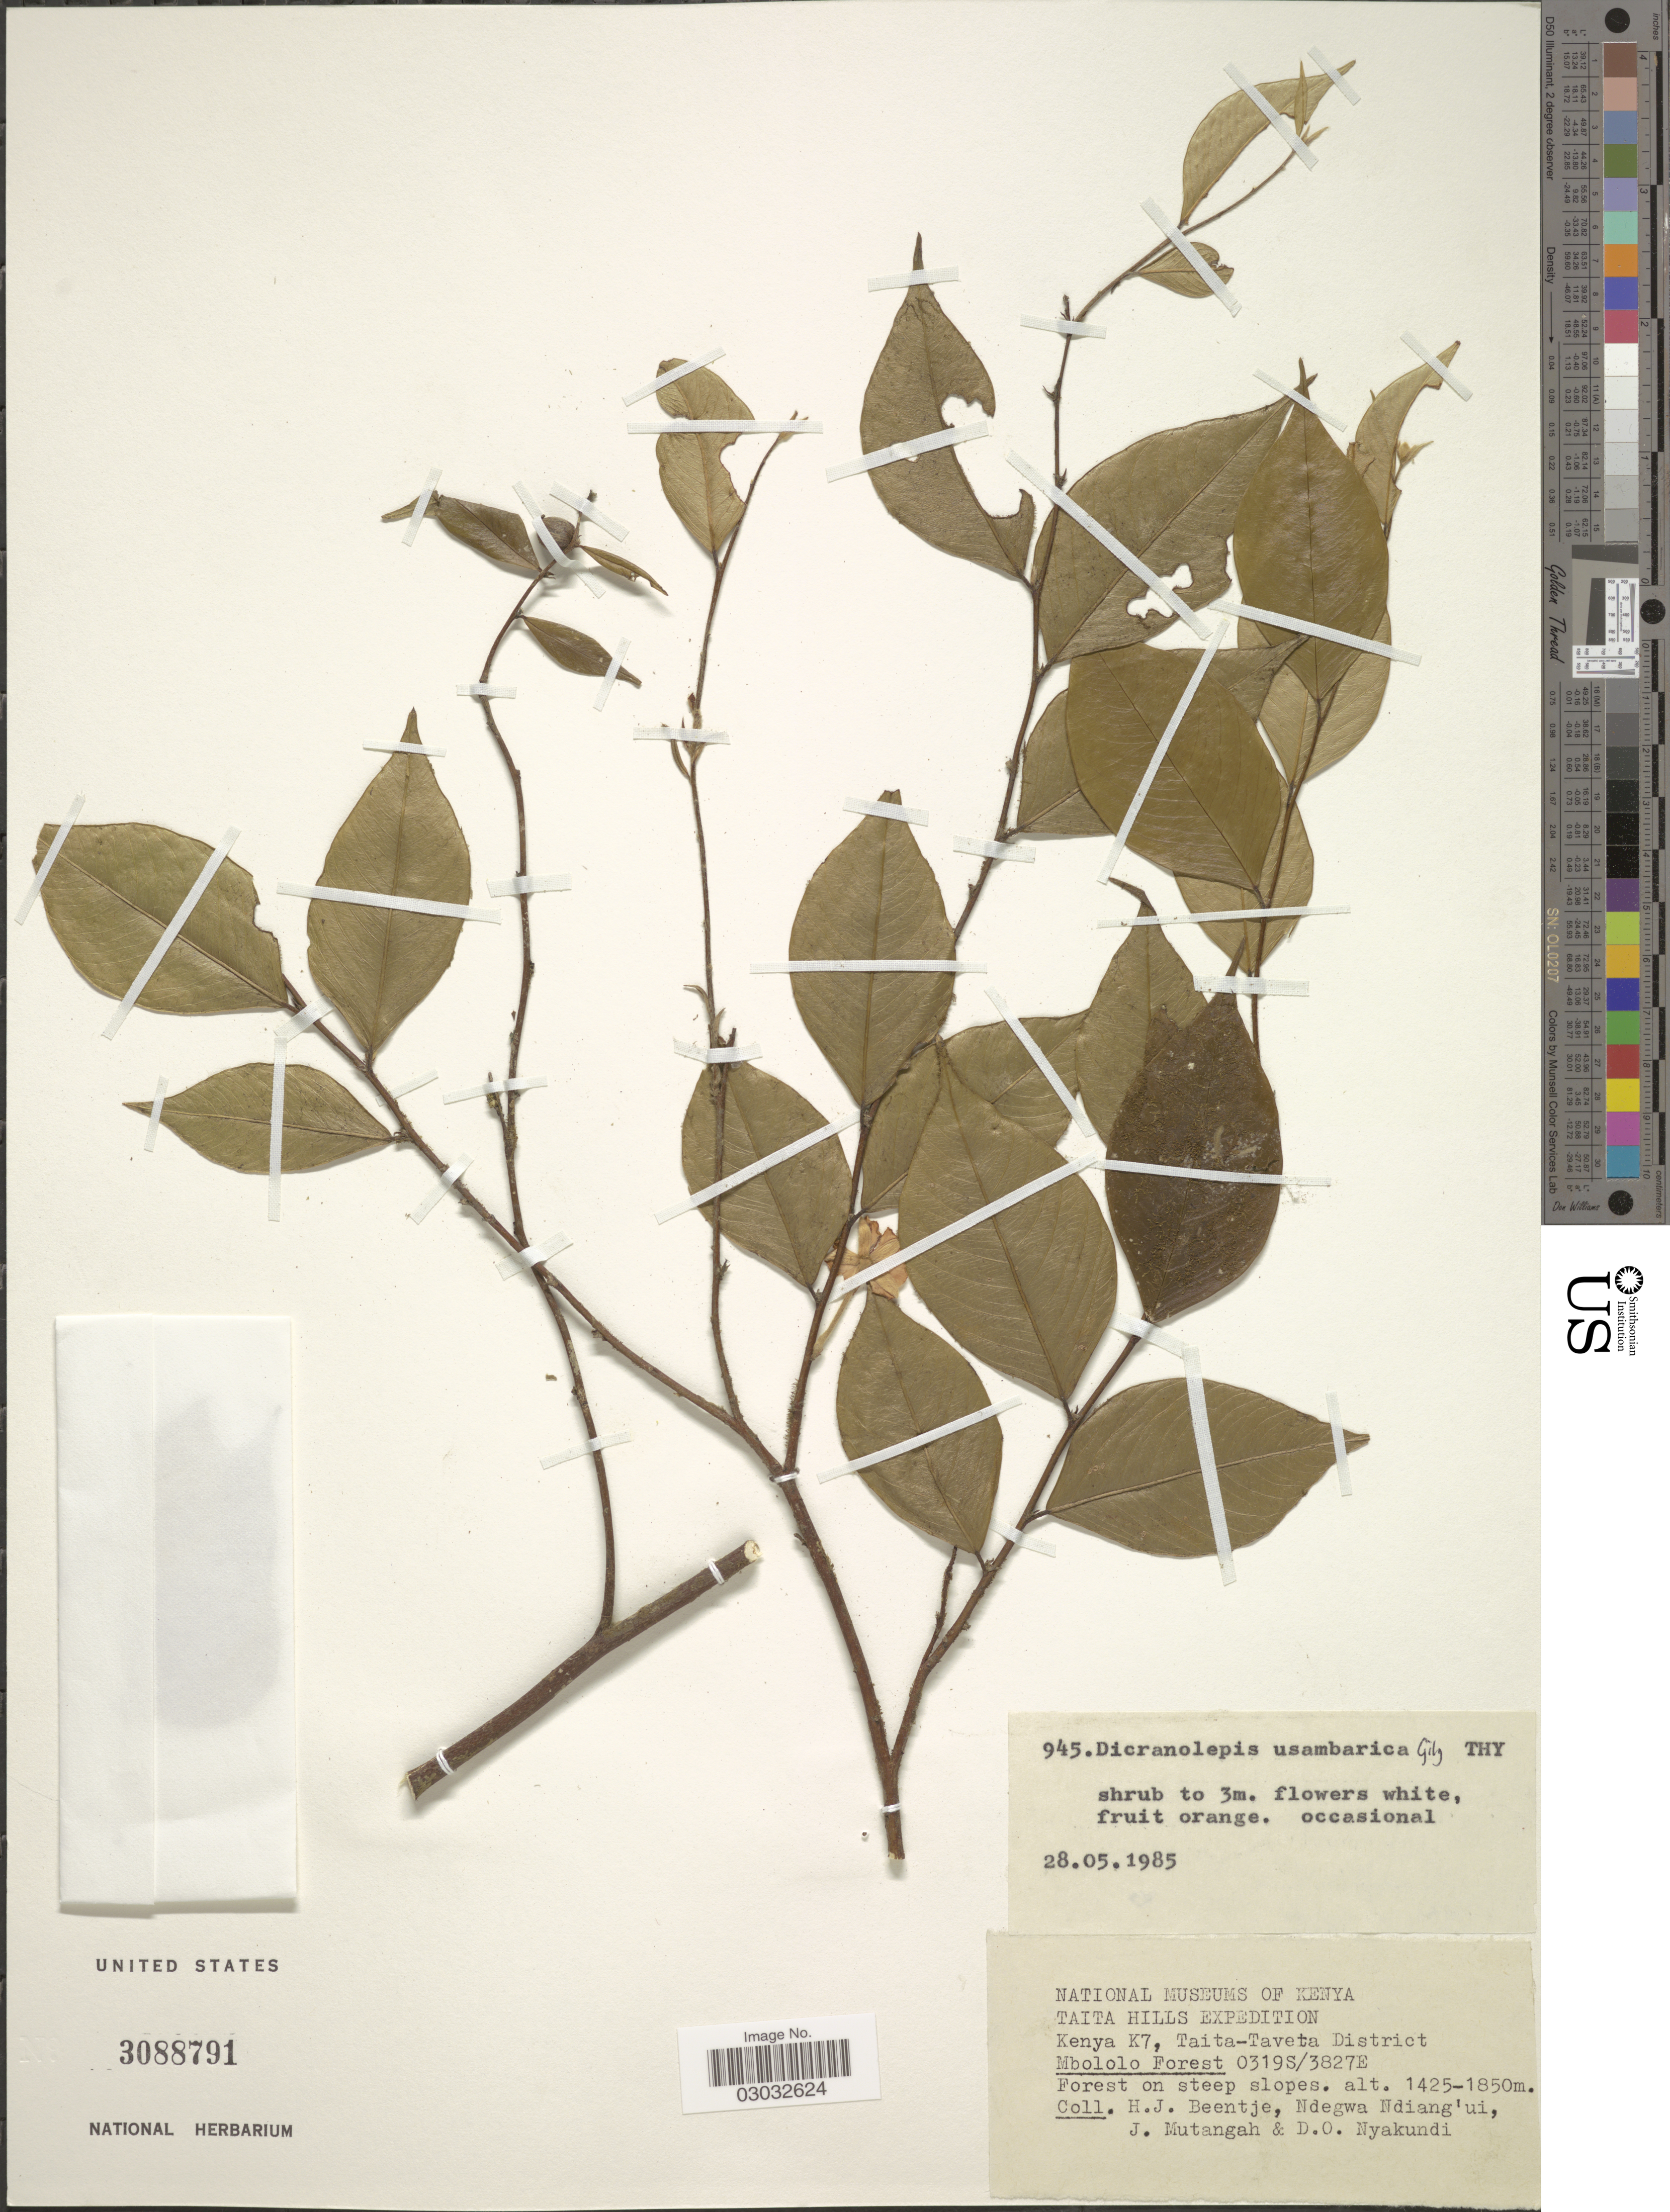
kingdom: Plantae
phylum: Tracheophyta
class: Magnoliopsida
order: Malvales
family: Thymelaeaceae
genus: Dicranolepis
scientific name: Dicranolepis usambarica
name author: Gilg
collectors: H. J. Beentje, Ndegwa Ndiang'ui, J. Mutangah & D. Nyakundi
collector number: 945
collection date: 1985-05-28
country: Kenya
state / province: Taita Taveta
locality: Taita Hills. K7, Taita-Taveta District. Mbololo Forest.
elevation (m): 1425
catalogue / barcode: US 3088791